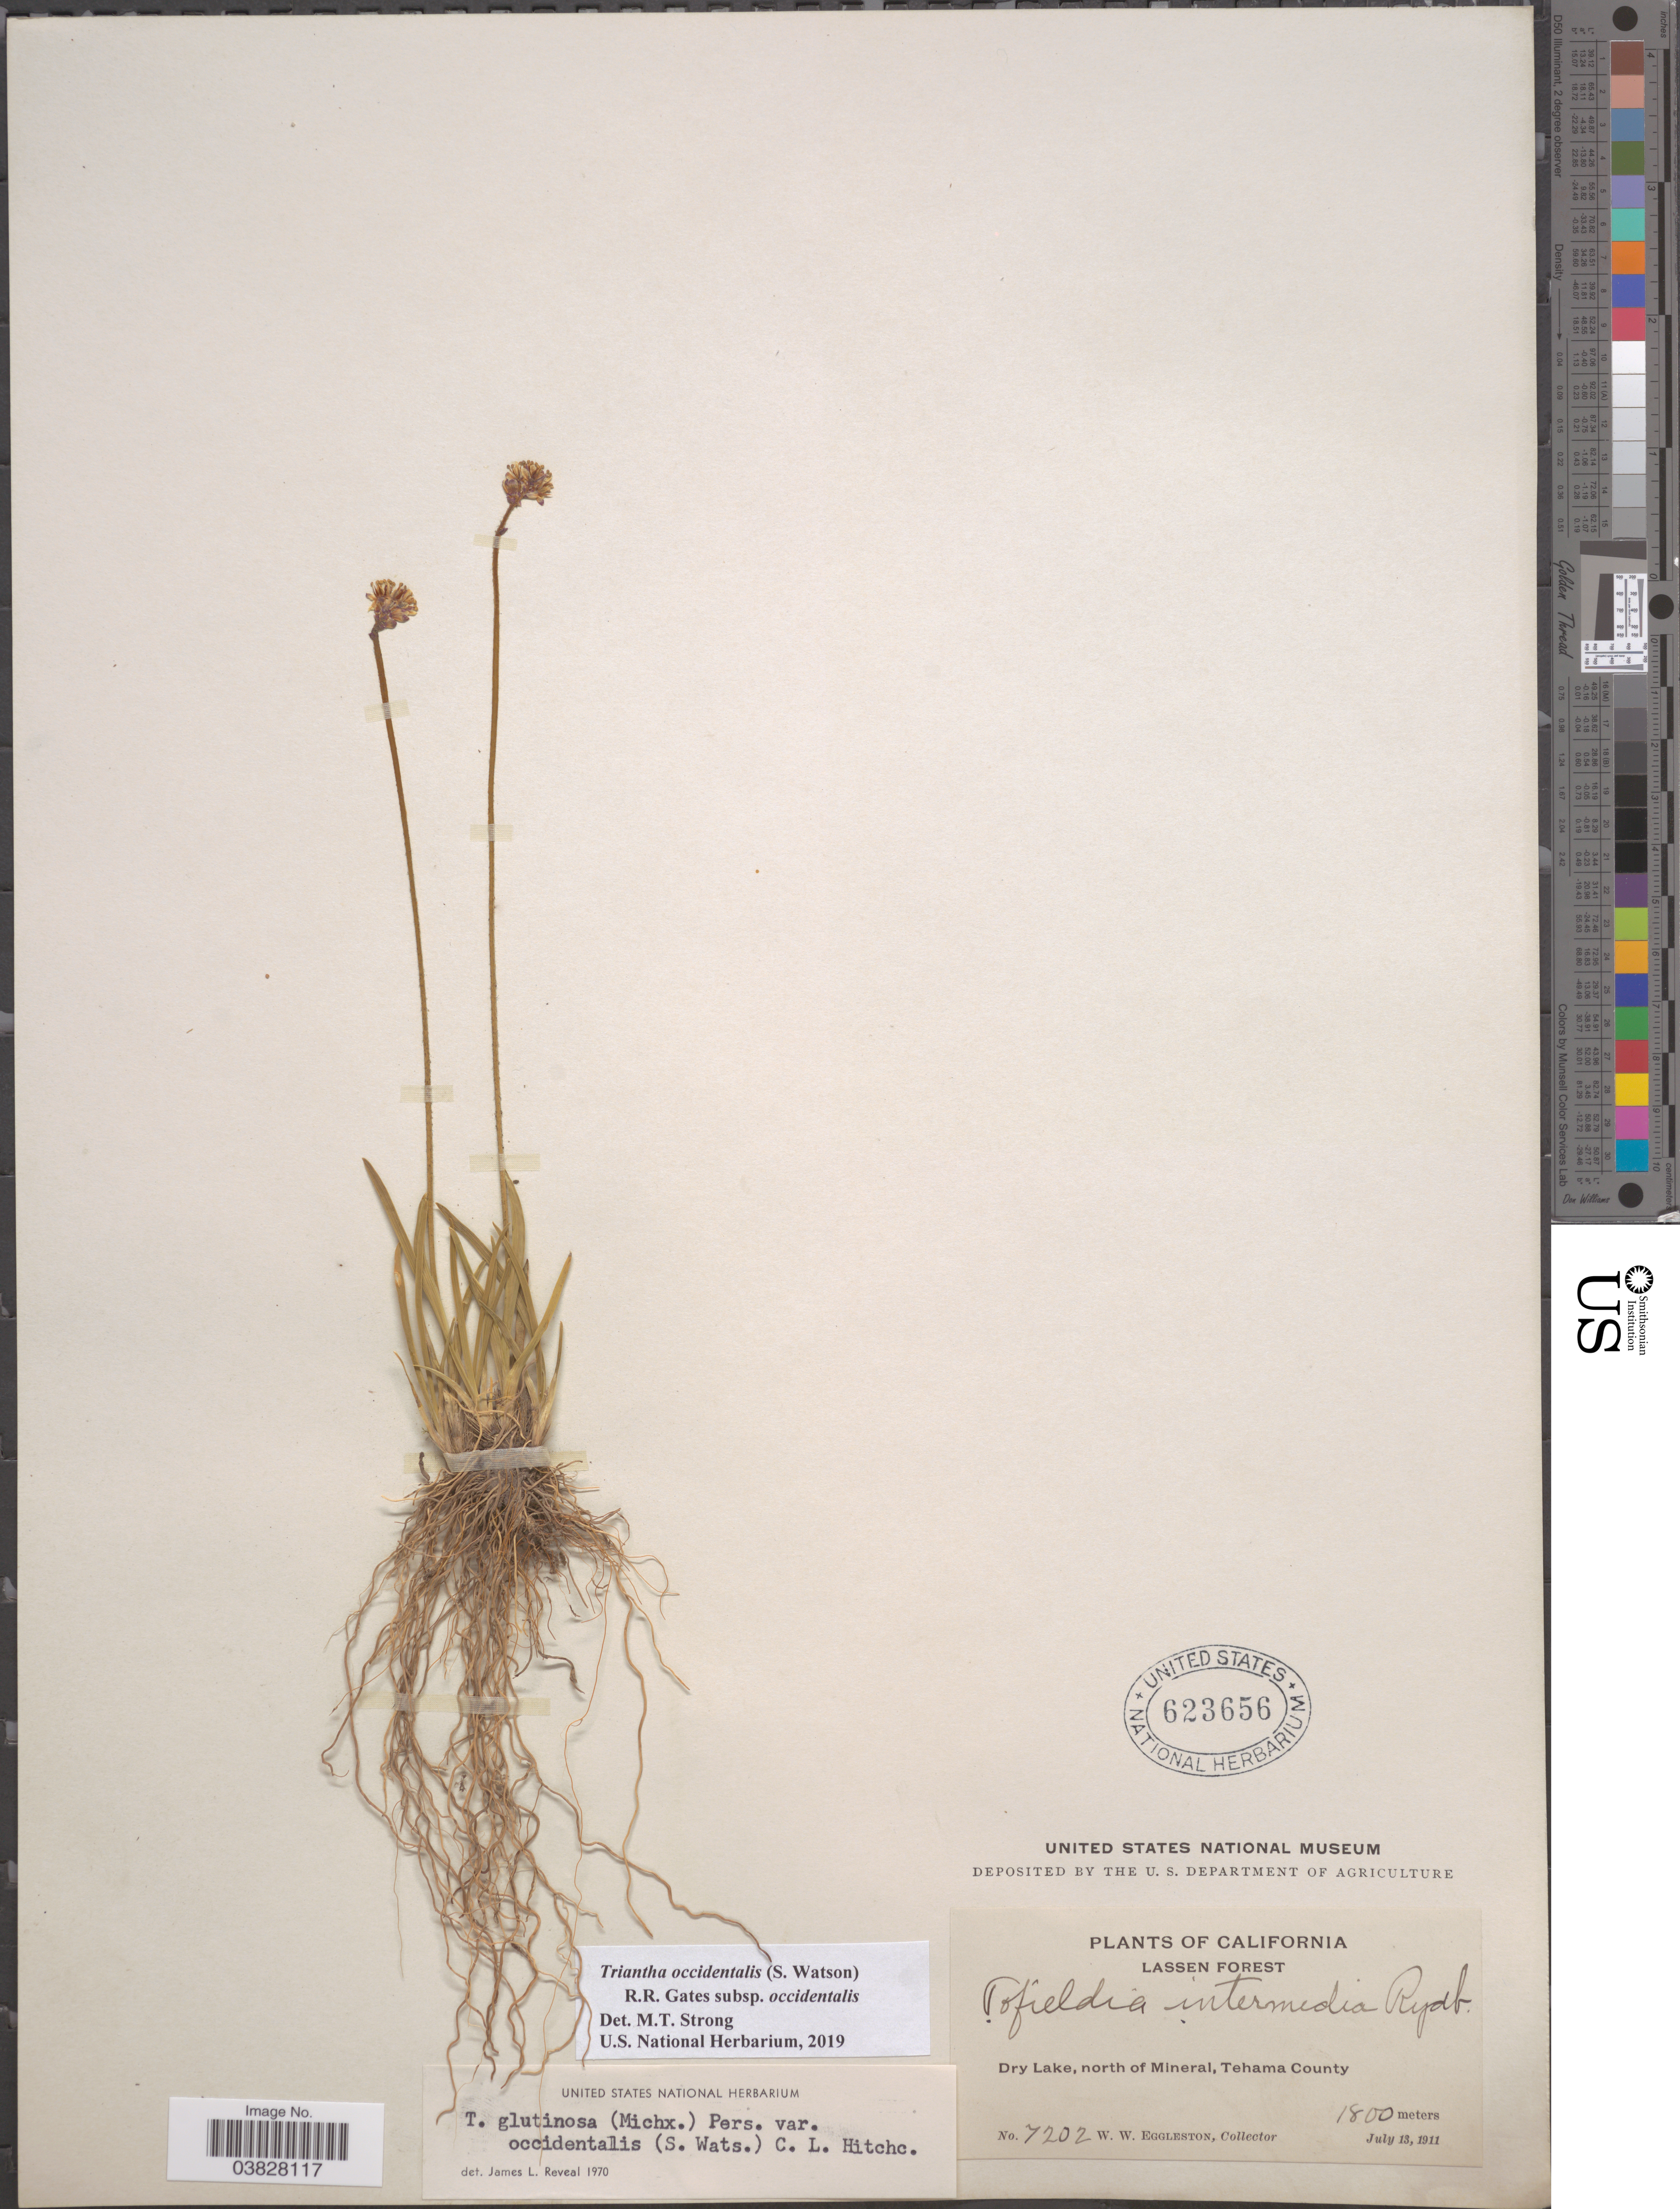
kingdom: Plantae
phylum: Tracheophyta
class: Liliopsida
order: Alismatales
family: Tofieldiaceae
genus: Triantha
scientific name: Triantha occidentalis subsp. occidentalis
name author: (S. Watson) R.R. Gates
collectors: W. W. Eggleston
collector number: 7202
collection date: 1911-07-13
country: United States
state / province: California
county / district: Tehama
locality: Lassen Forest. Dry Lake, north of Mineral, Tehama County.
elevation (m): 1800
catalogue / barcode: US 623656